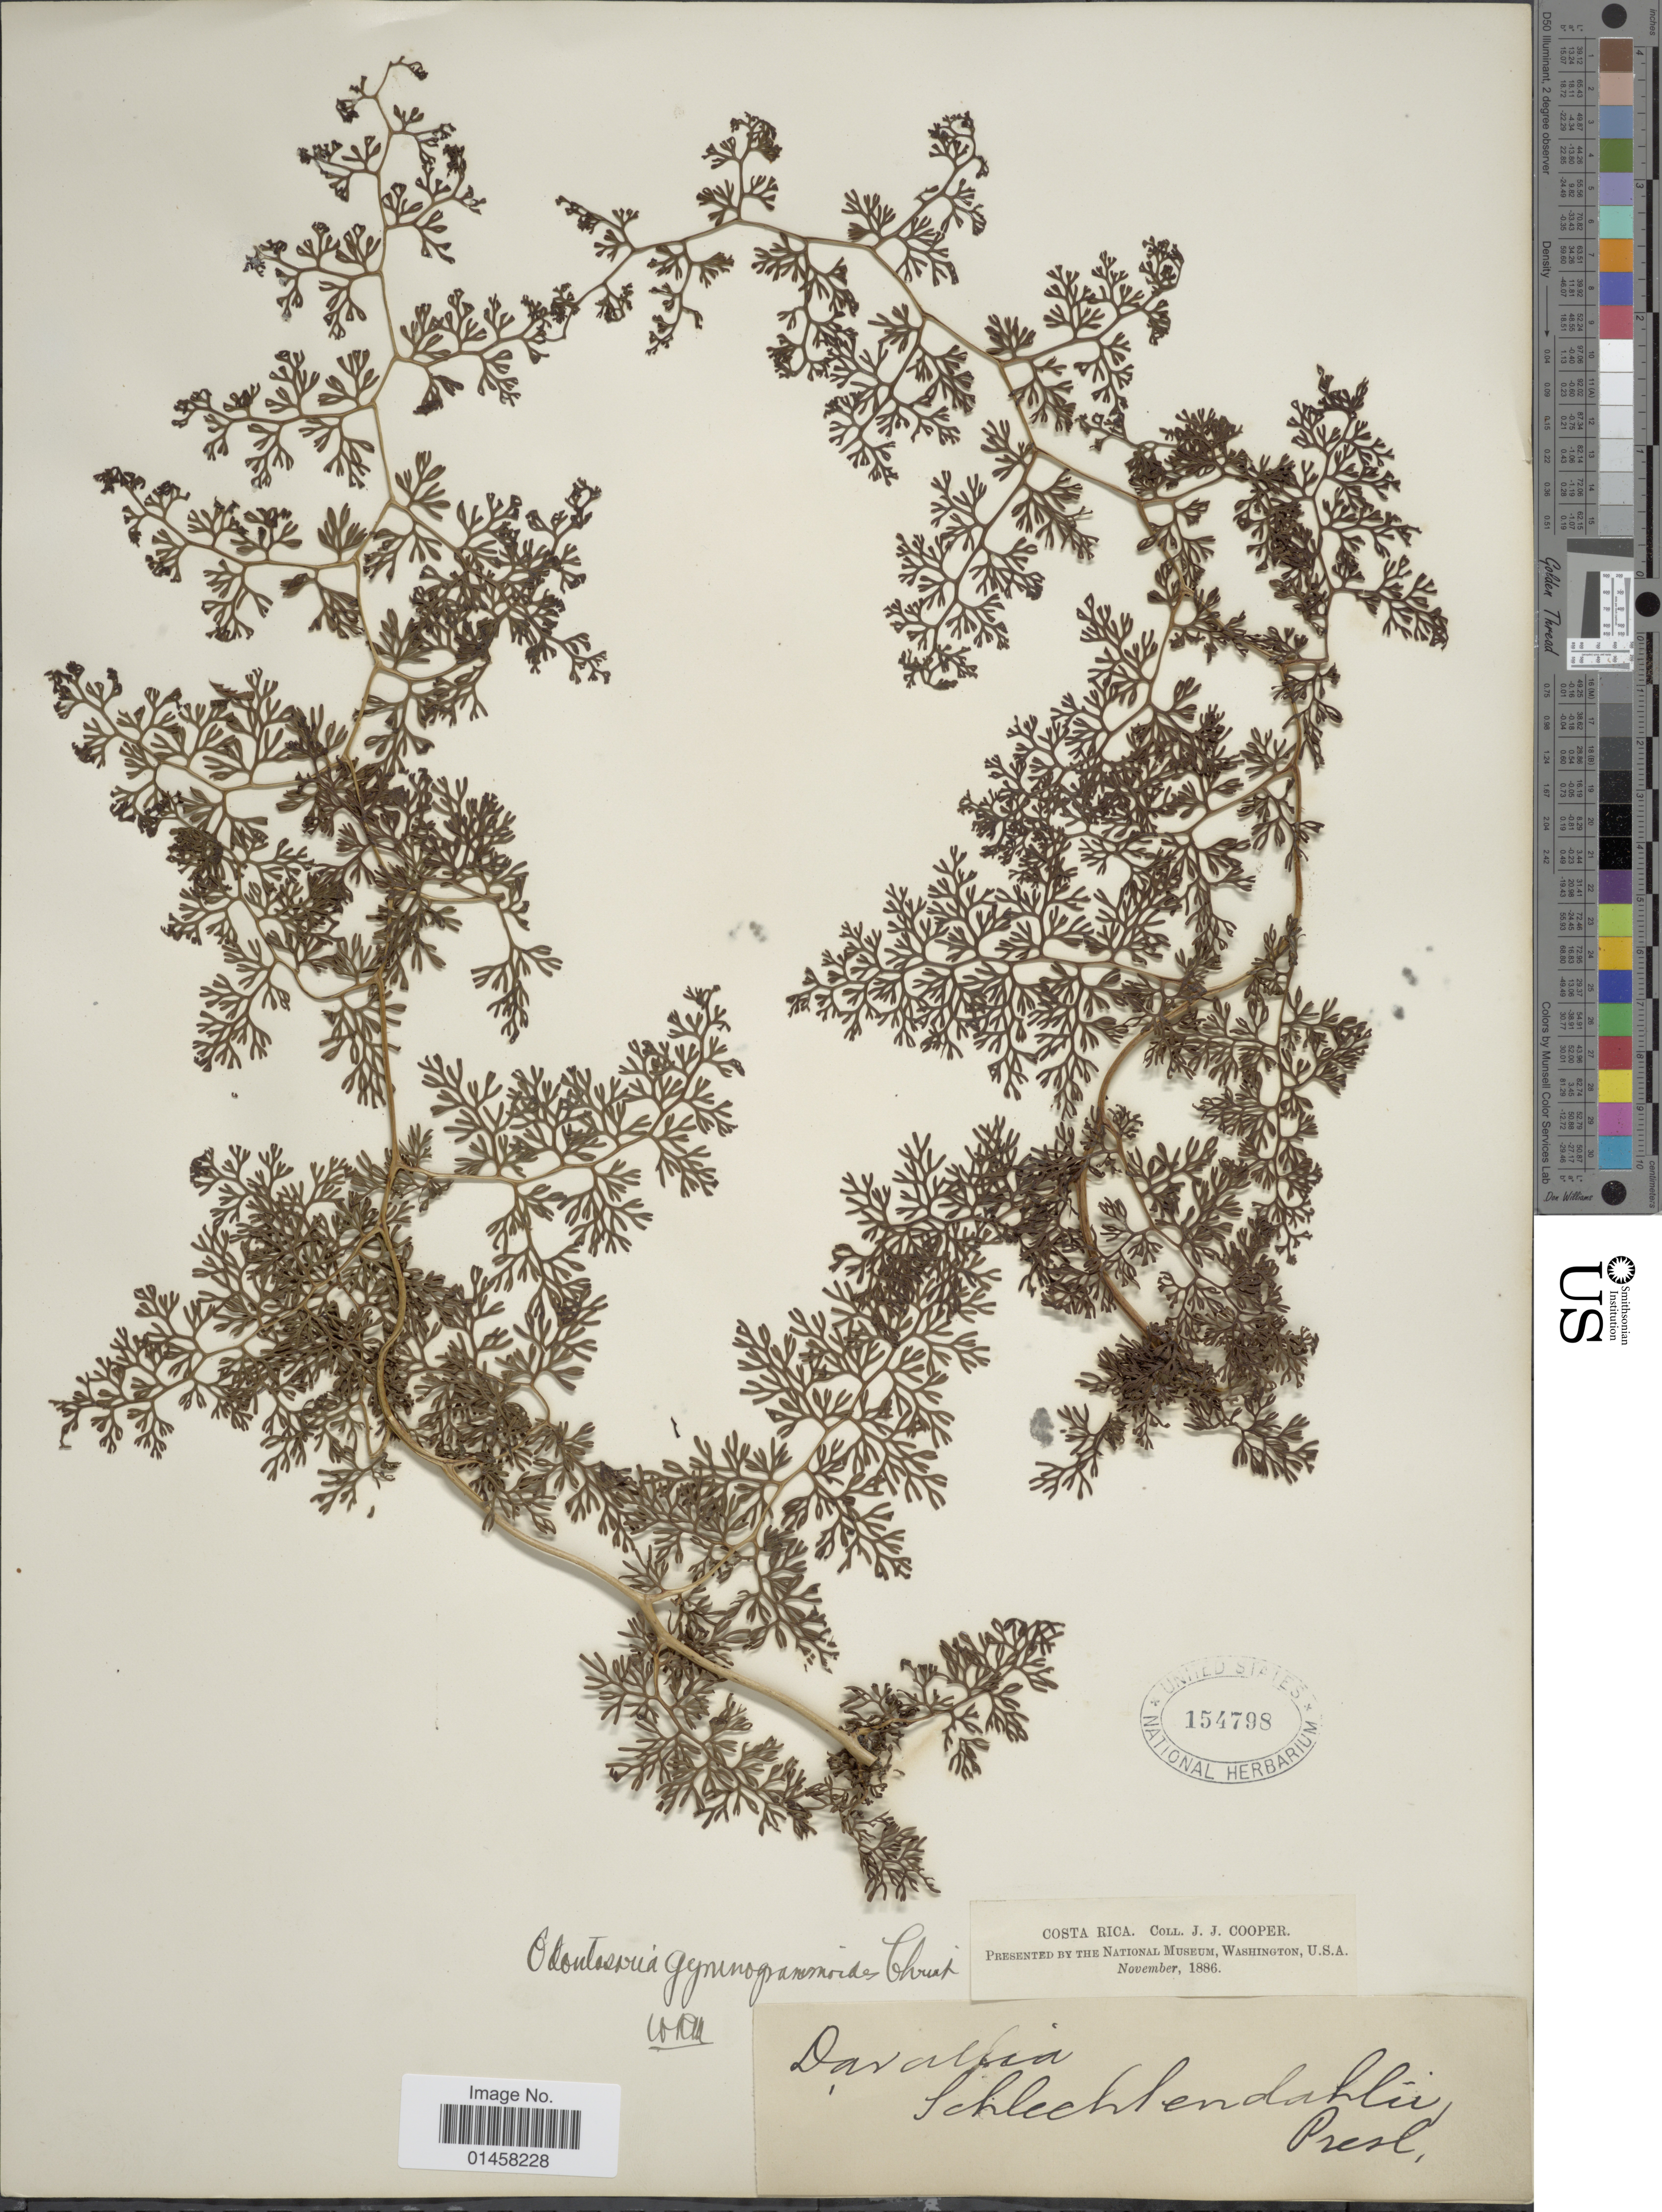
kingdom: Plantae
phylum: Tracheophyta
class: Polypodiopsida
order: Polypodiales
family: Lindsaeaceae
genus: Odontosoria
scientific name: Odontosoria gymnogrammoides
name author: Christ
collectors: J. J. Cooper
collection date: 1886-11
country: Costa Rica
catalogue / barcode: US 154798